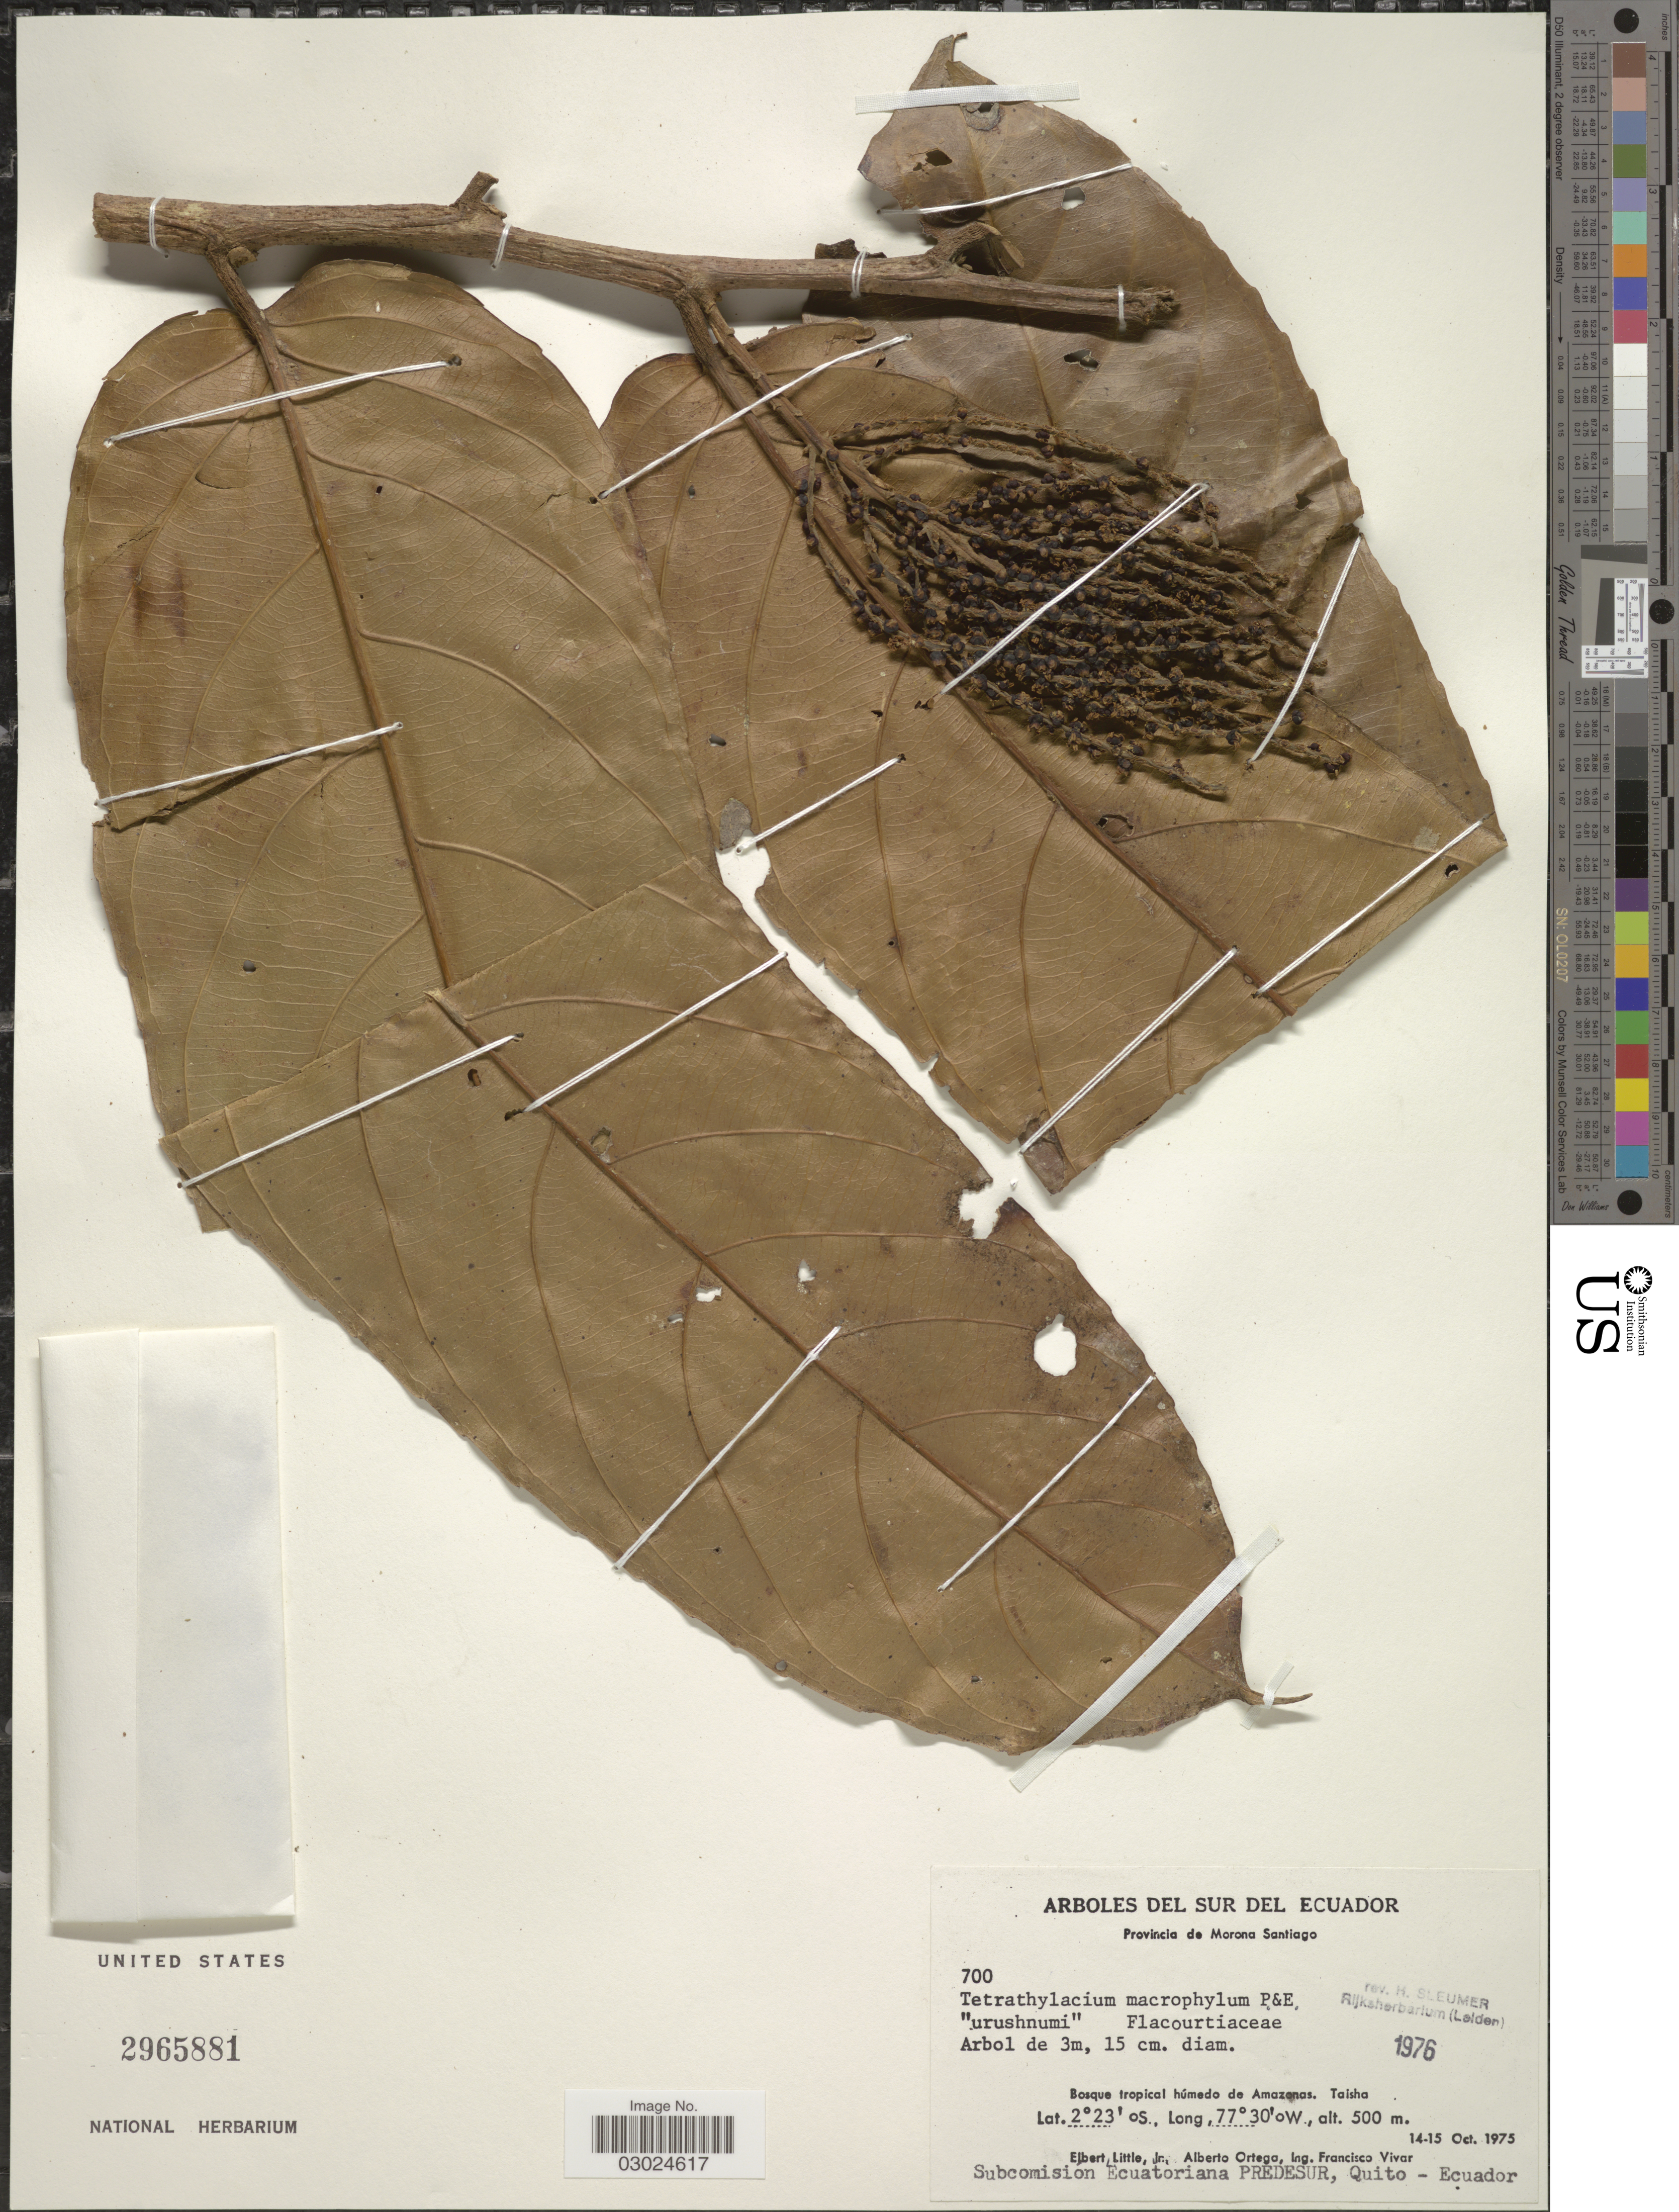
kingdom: Plantae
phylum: Tracheophyta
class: Magnoliopsida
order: Malpighiales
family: Salicaceae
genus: Tetrathylacium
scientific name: Tetrathylacium macrophyllum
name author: Poepp.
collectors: E. L. Little, A. Ortega & F. Vivar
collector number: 700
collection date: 1975-10-14/1975-10-15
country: Ecuador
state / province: Morona-Santiago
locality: Bosque tropical húmedo de Amazonas. Taisha.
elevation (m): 500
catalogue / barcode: US 2965881